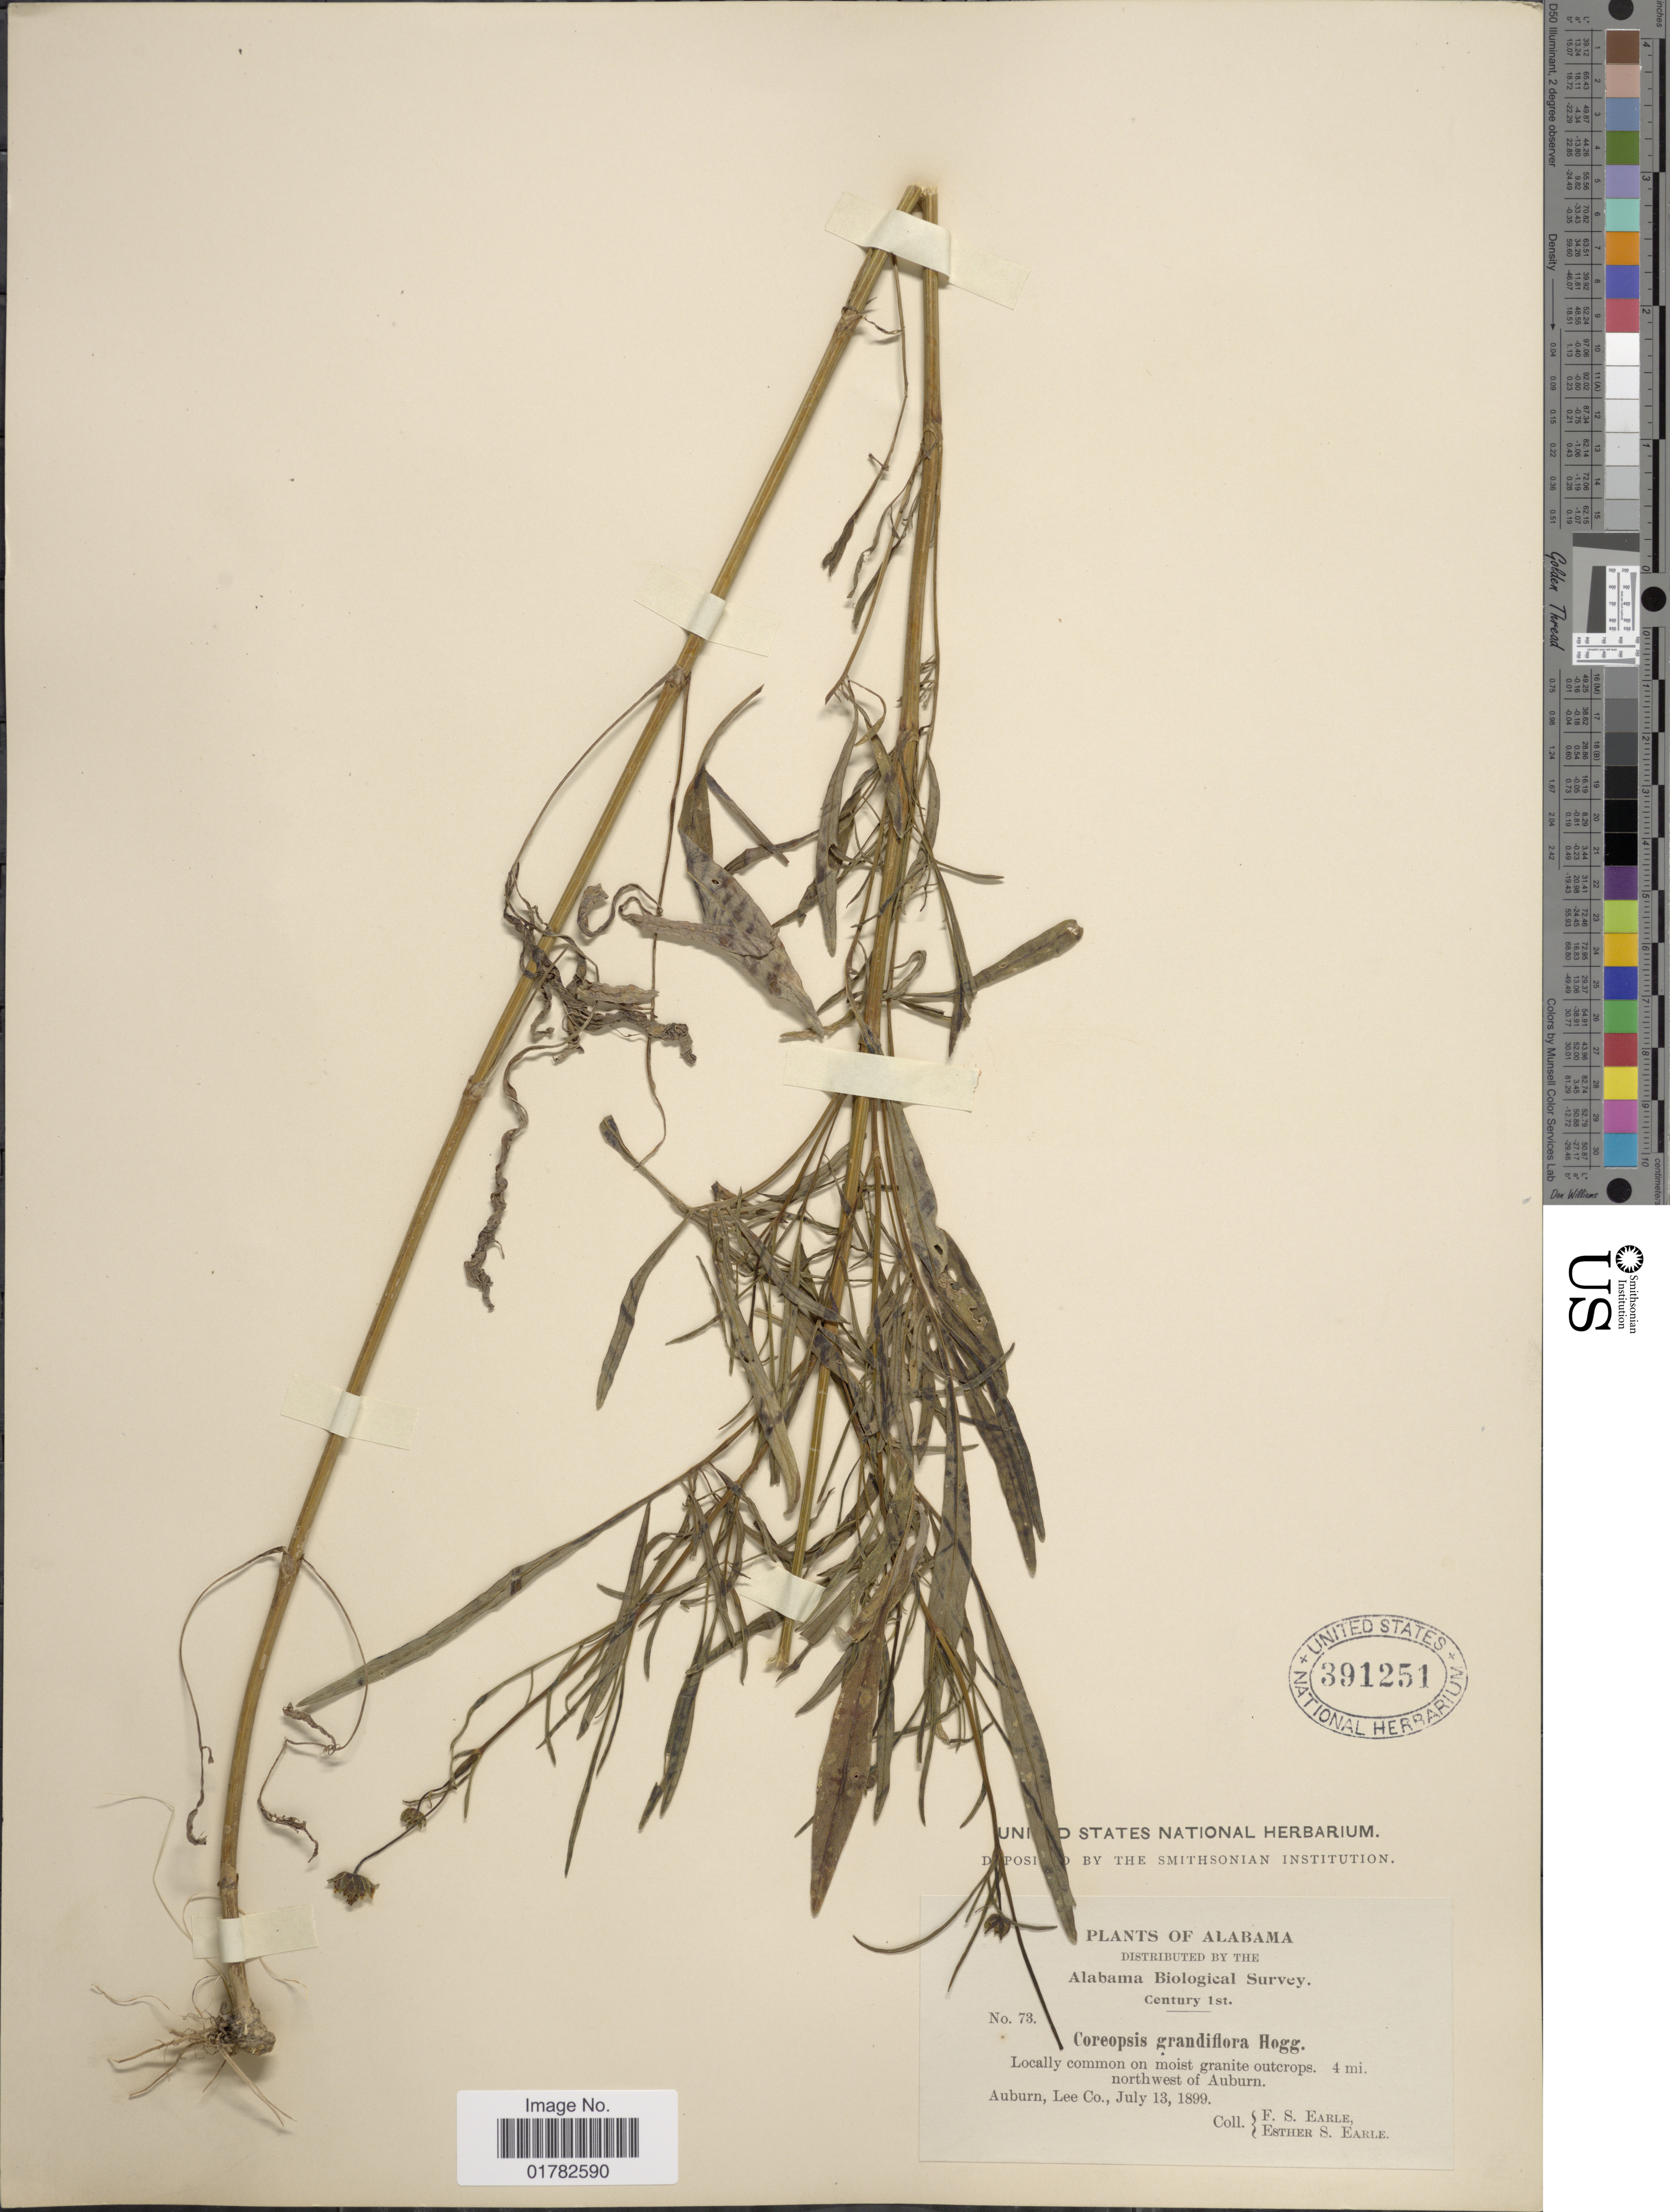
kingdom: Plantae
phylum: Tracheophyta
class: Magnoliopsida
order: Asterales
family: Asteraceae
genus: Coreopsis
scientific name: Coreopsis grandiflora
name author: Nutt.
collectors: F. S. Earle & E. S. Earle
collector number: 73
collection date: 1899-07-13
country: United States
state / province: Alabama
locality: Moist granit eoutcrops 4 mi. northwest of Auburn, Lee Co.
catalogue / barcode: US 391251